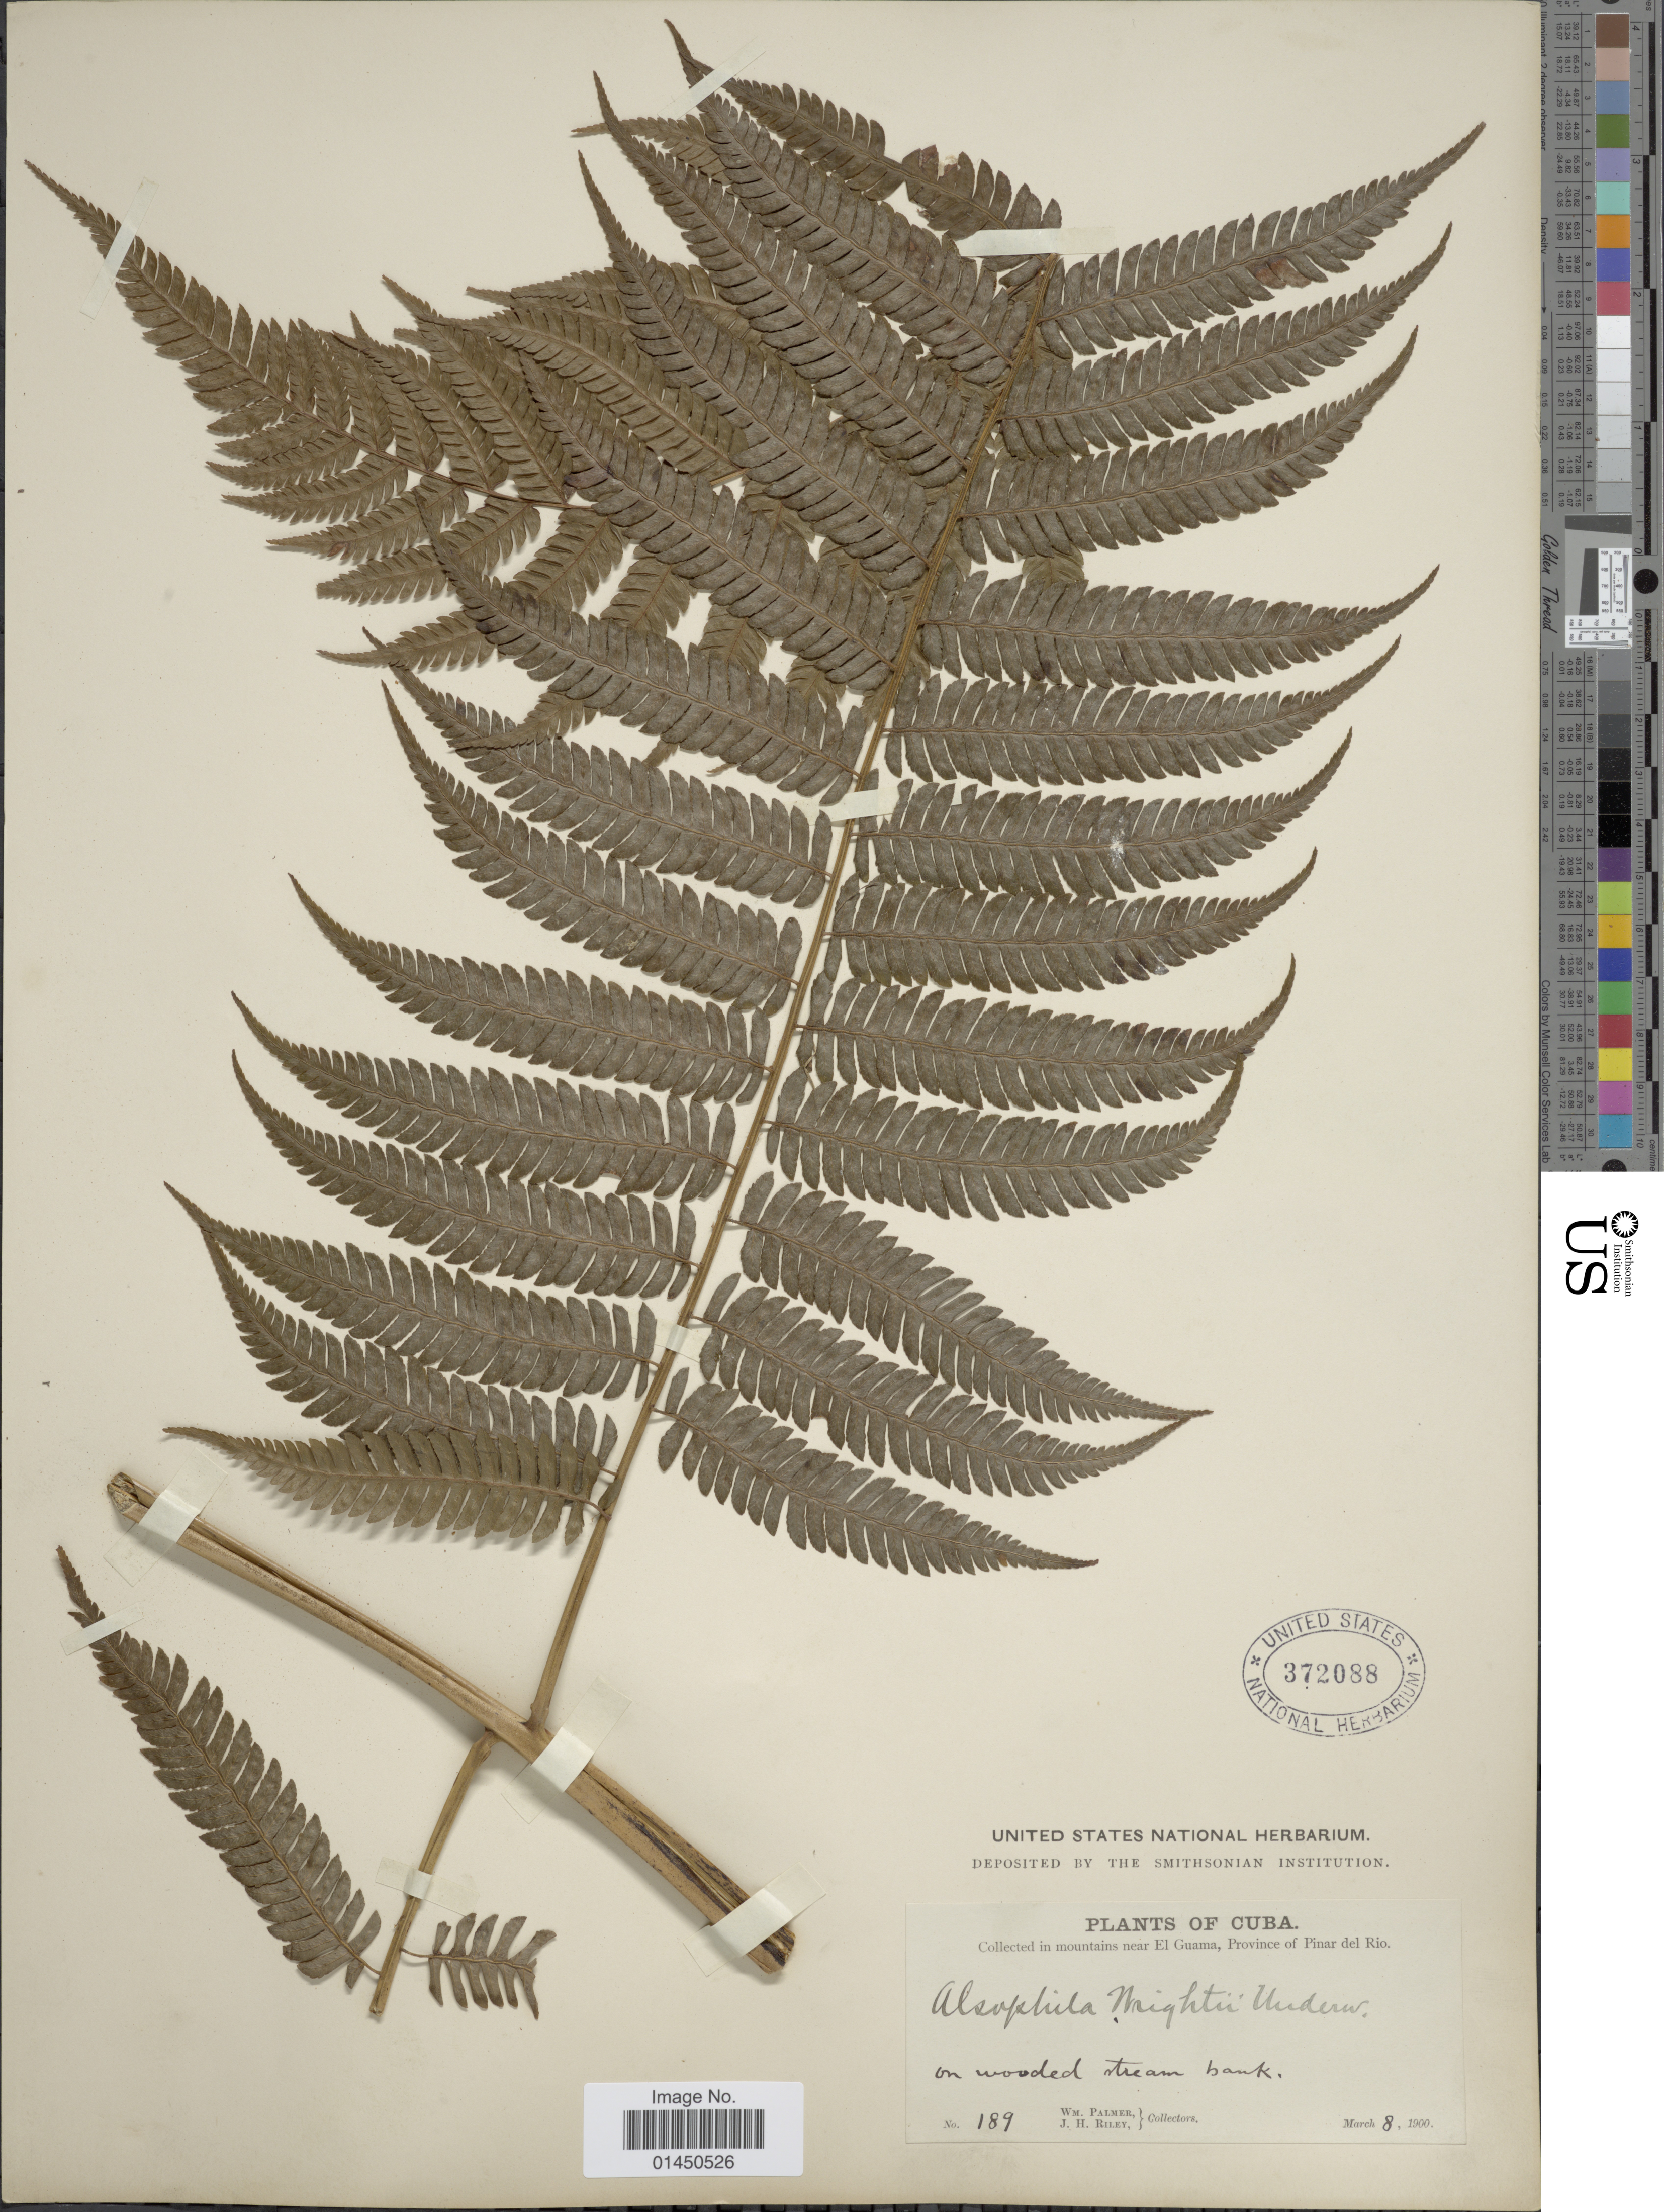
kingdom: Plantae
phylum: Tracheophyta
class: Polypodiopsida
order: Cyatheales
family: Cyatheaceae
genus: Cyathea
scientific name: Cyathea myosuriodes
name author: (Liebm.) Domin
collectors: W. Palmer & J. H. Riley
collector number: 189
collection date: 1900-03-08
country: Cuba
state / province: Pinar del Río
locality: In mountains near El Guama, on wooded stream bank.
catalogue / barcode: US 372088